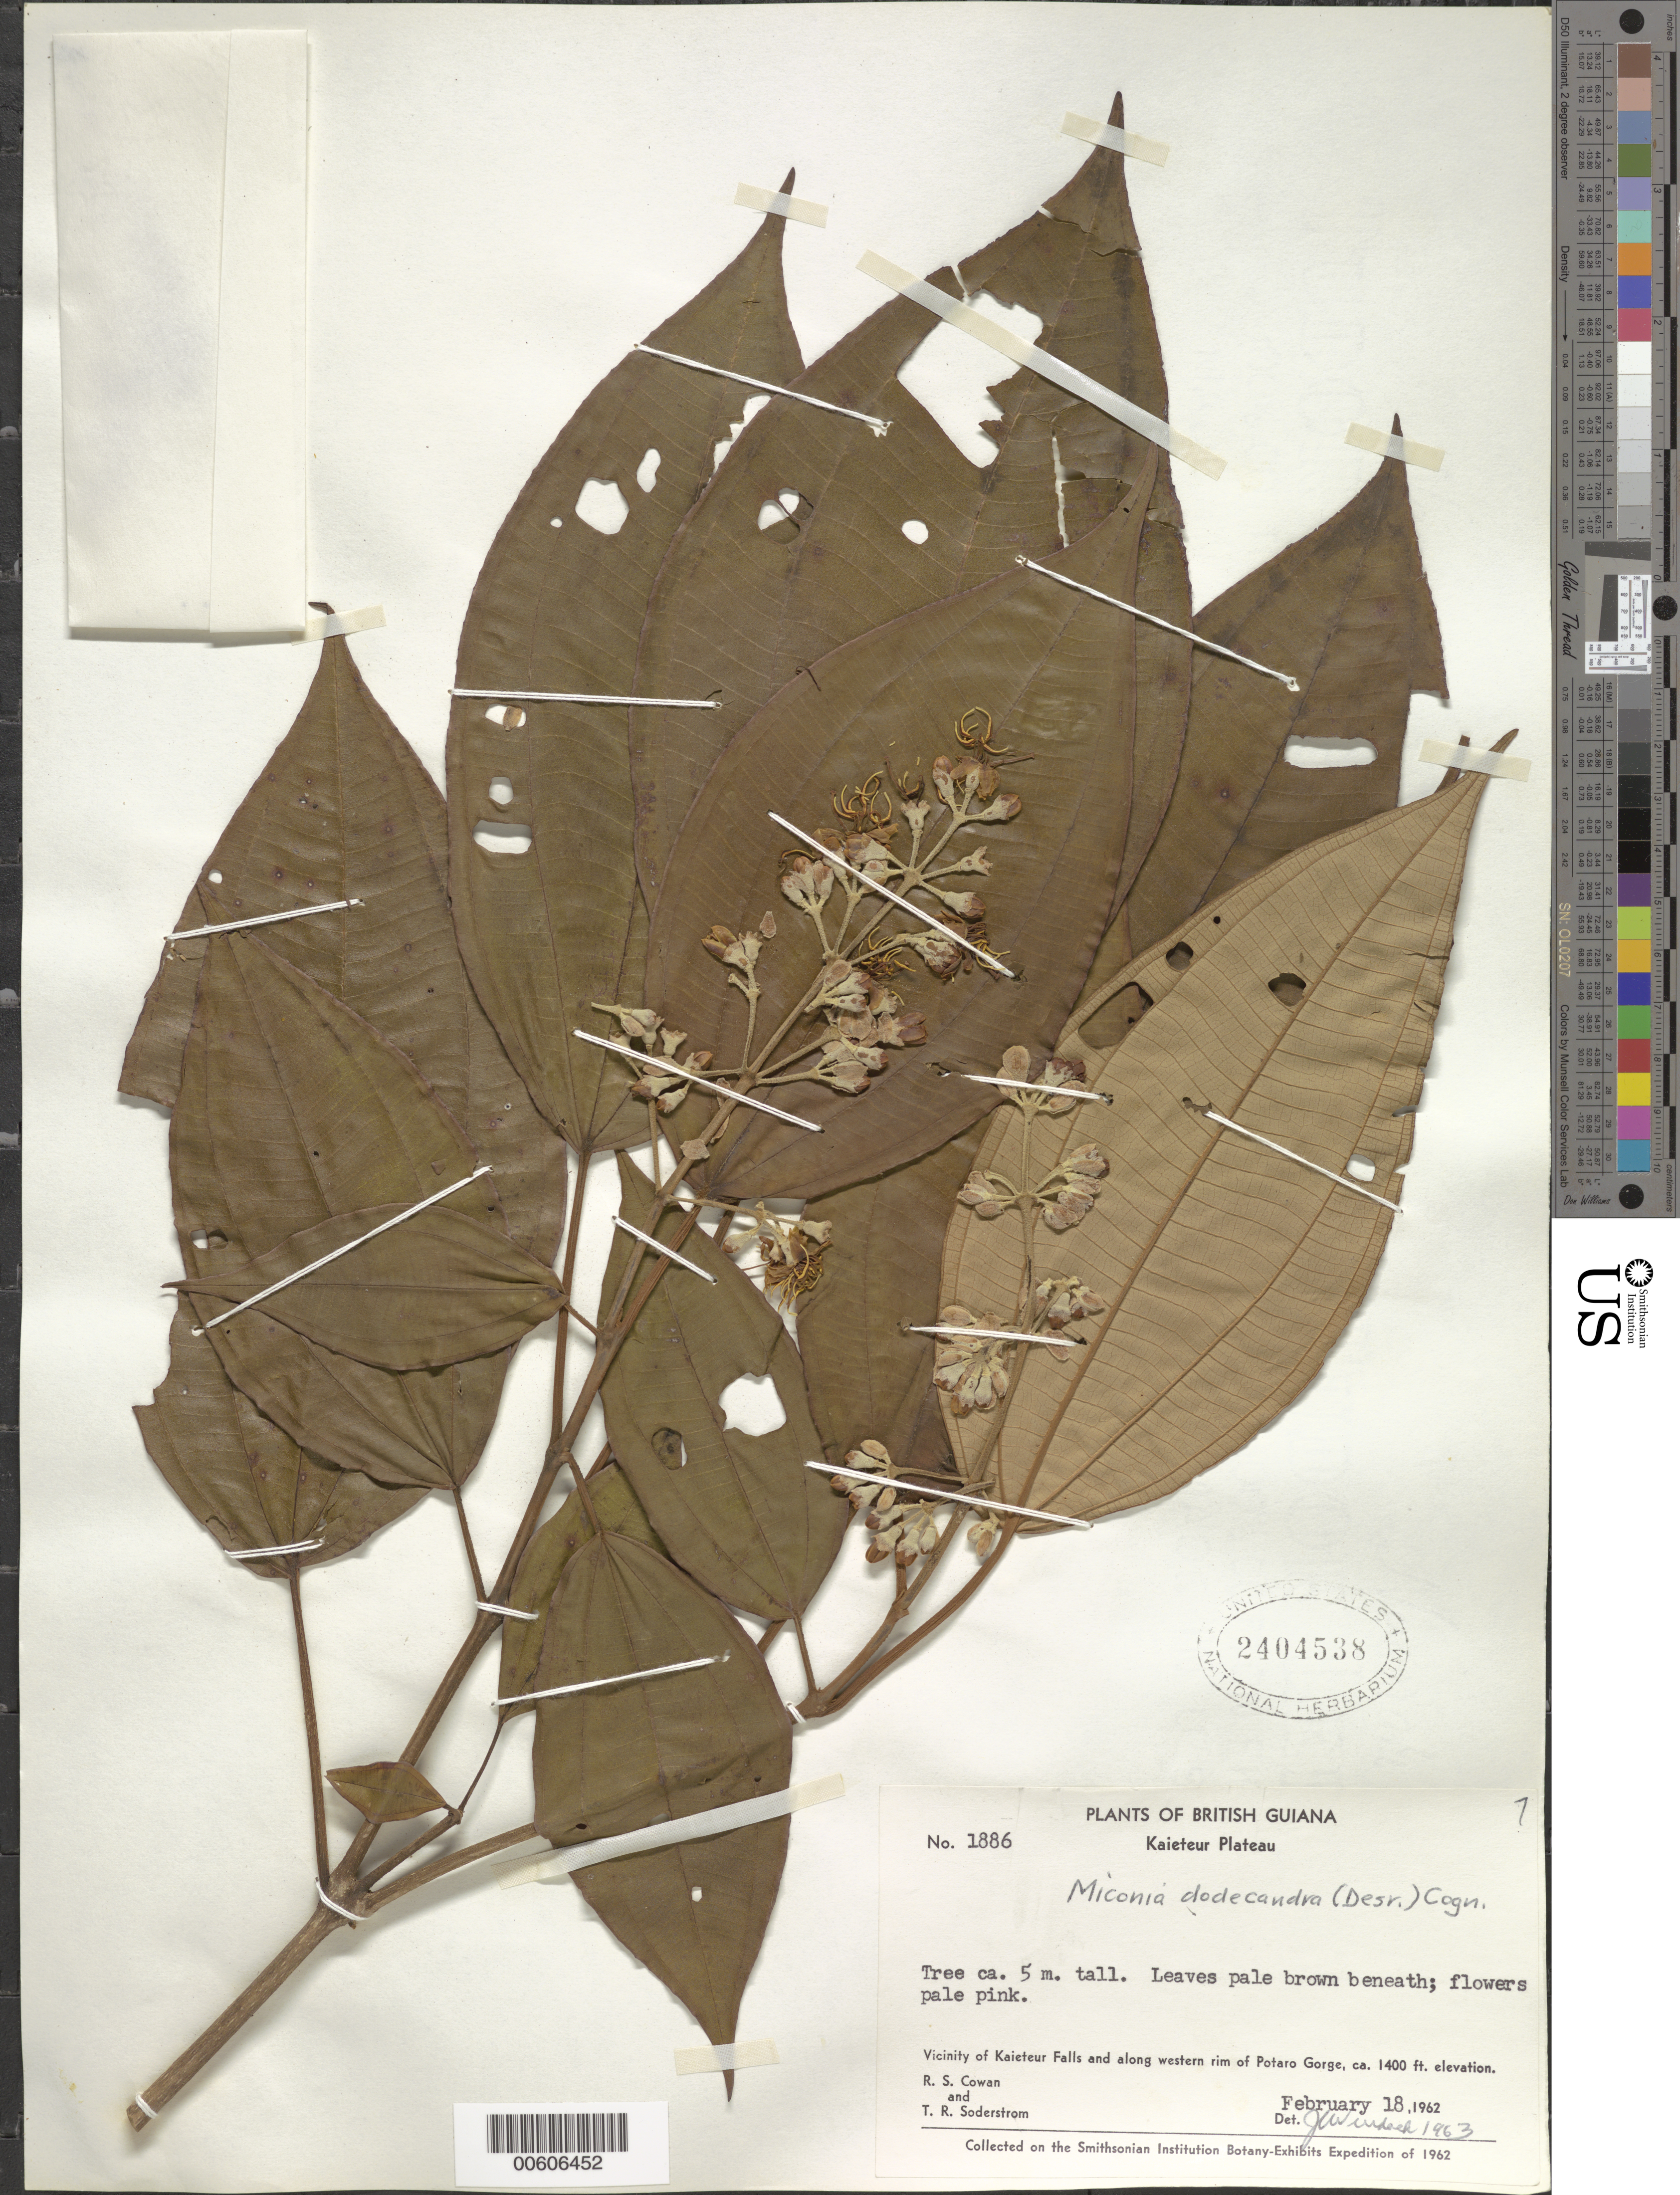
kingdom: Plantae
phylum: Tracheophyta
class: Magnoliopsida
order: Myrtales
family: Melastomataceae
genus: Miconia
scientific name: Miconia dodecandra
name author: Cogn.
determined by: Wurdack, John J., (US), US (UNITED STATES)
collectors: R. S. Cowan & T. R. Soderstrom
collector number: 1886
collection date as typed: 18-Feb-62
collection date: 1962-02-18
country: Guyana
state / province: Potaro-Siparuni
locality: Kaieteur Plateau, vicinity of Kaieteur Falls and western rim of Potaro Gorge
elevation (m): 427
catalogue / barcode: US 2404538